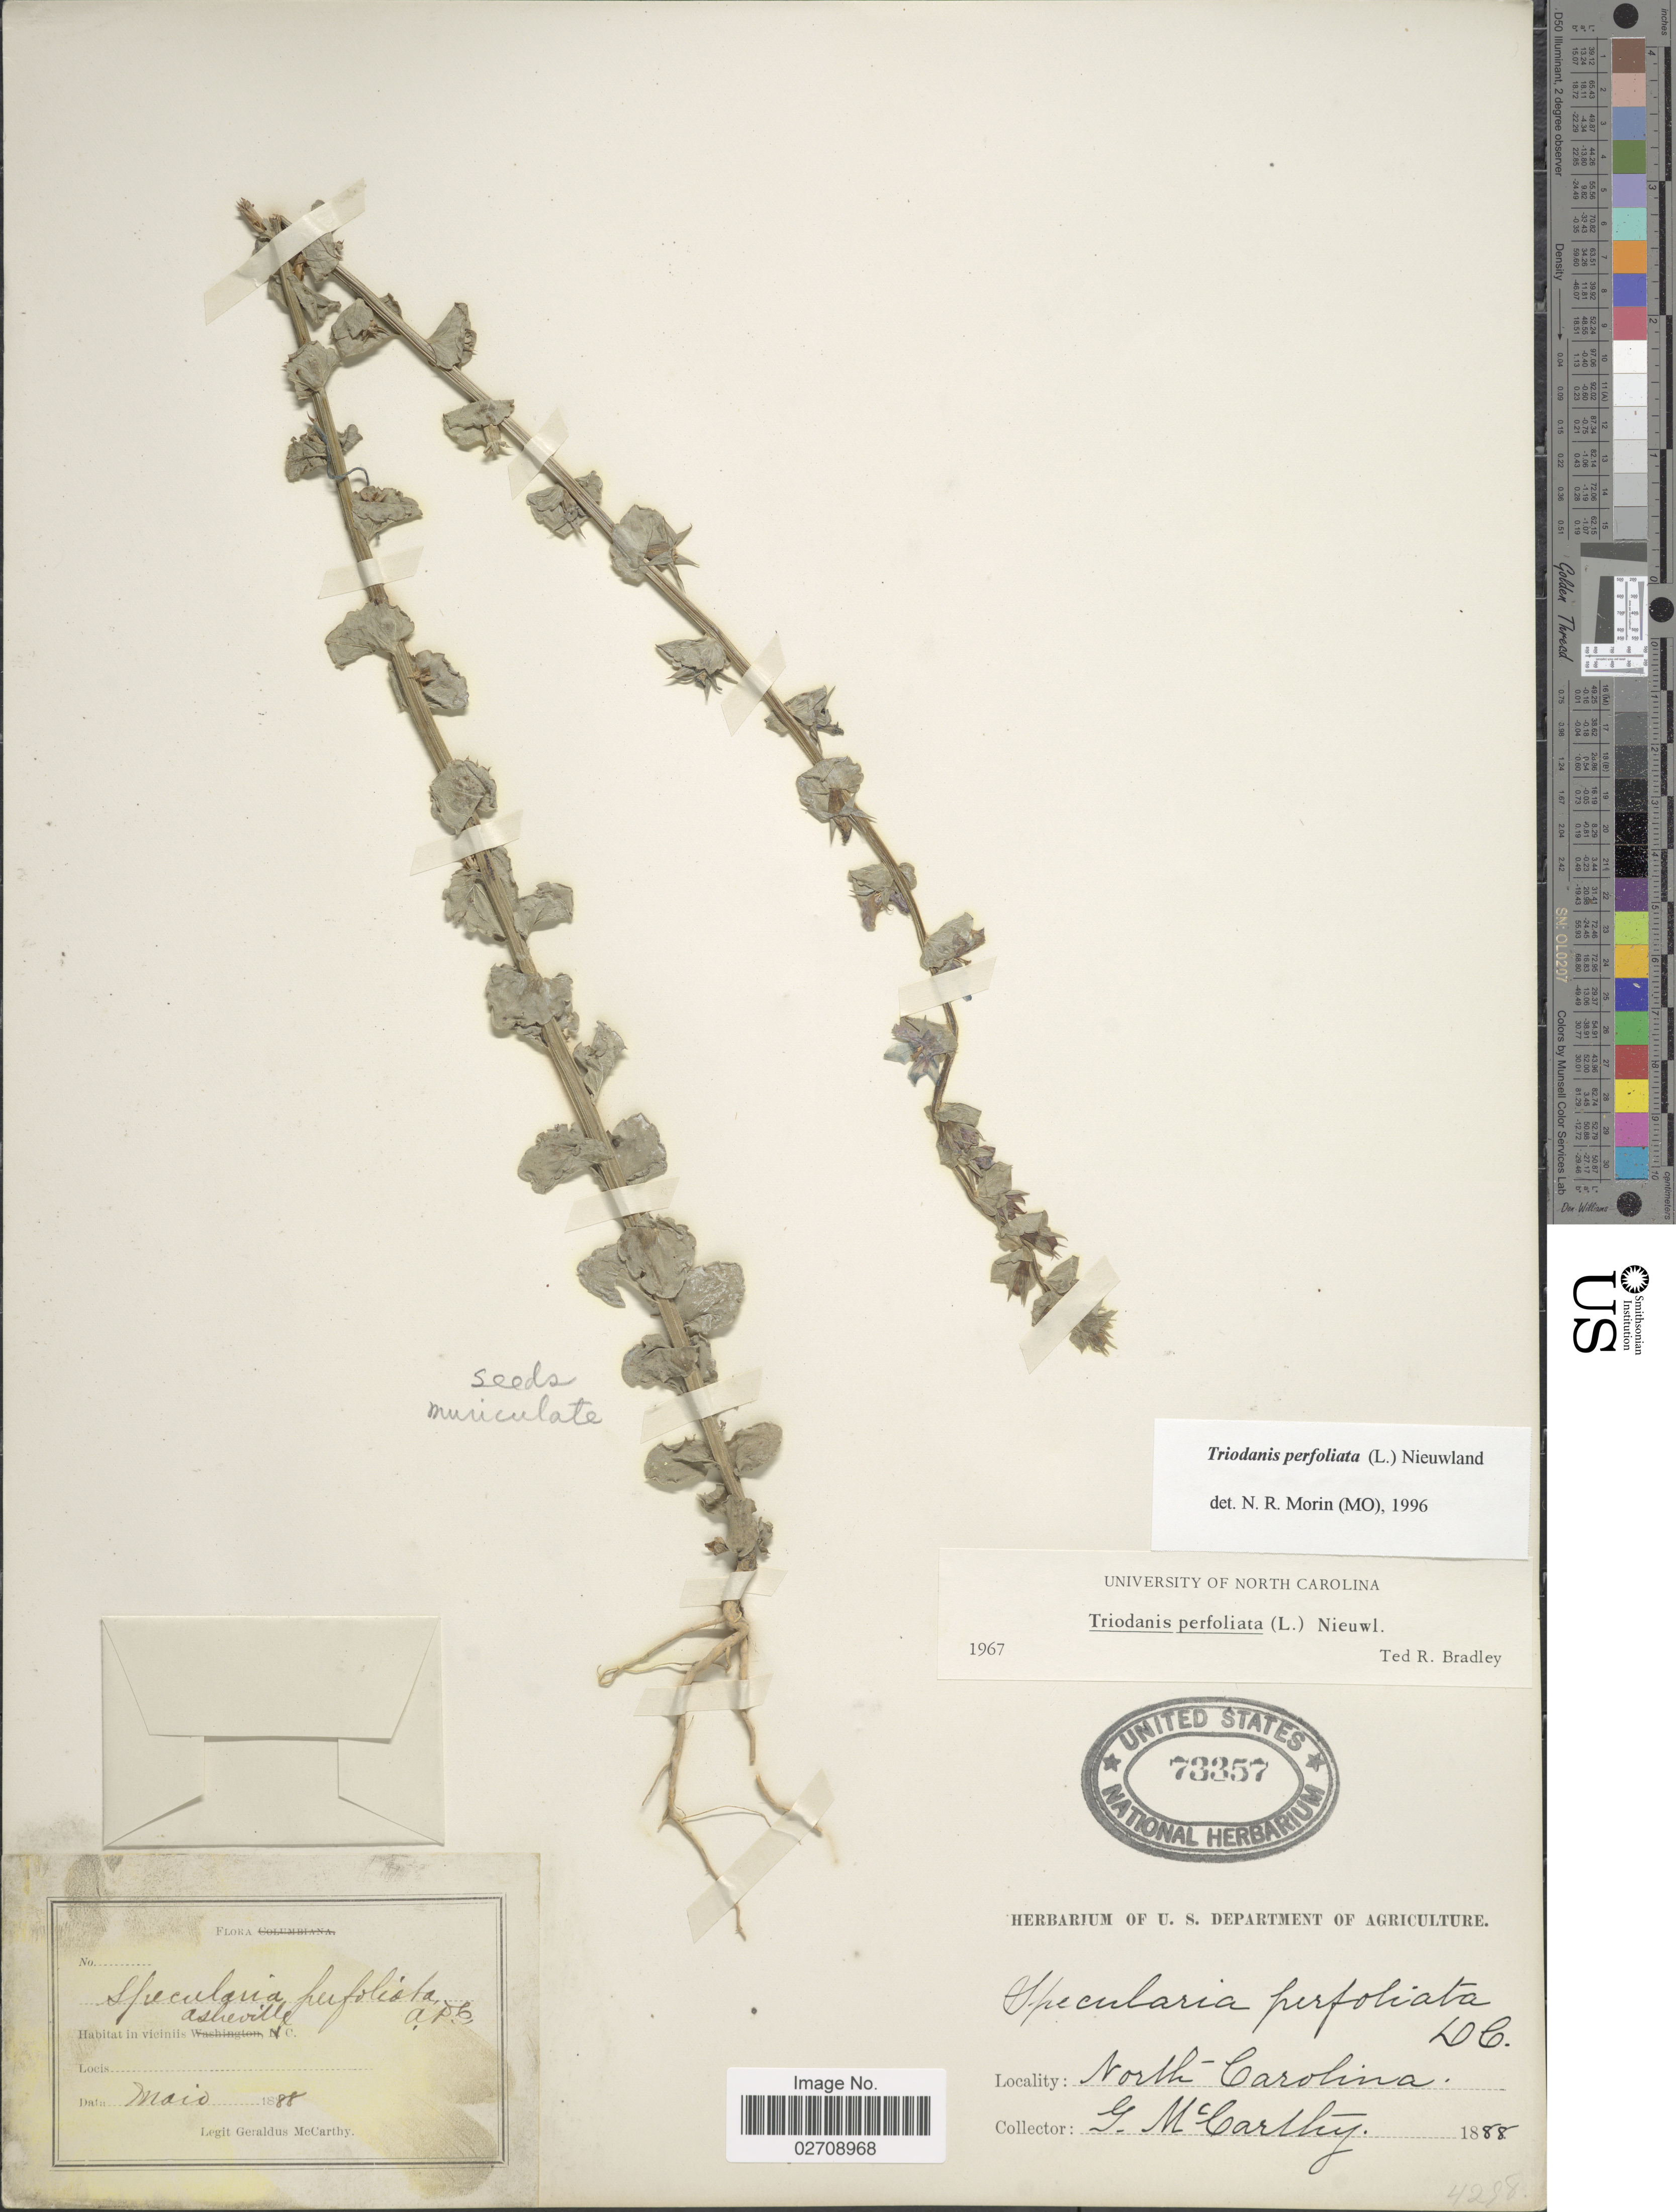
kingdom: Plantae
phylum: Tracheophyta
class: Magnoliopsida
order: Asterales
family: Campanulaceae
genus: Triodanis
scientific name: Triodanis perfoliata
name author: (L.) Nieuwl.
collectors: M. McCarthy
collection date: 1888-05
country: United States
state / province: North Carolina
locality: In viciniis Asheville, N.C.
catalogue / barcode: US 73357